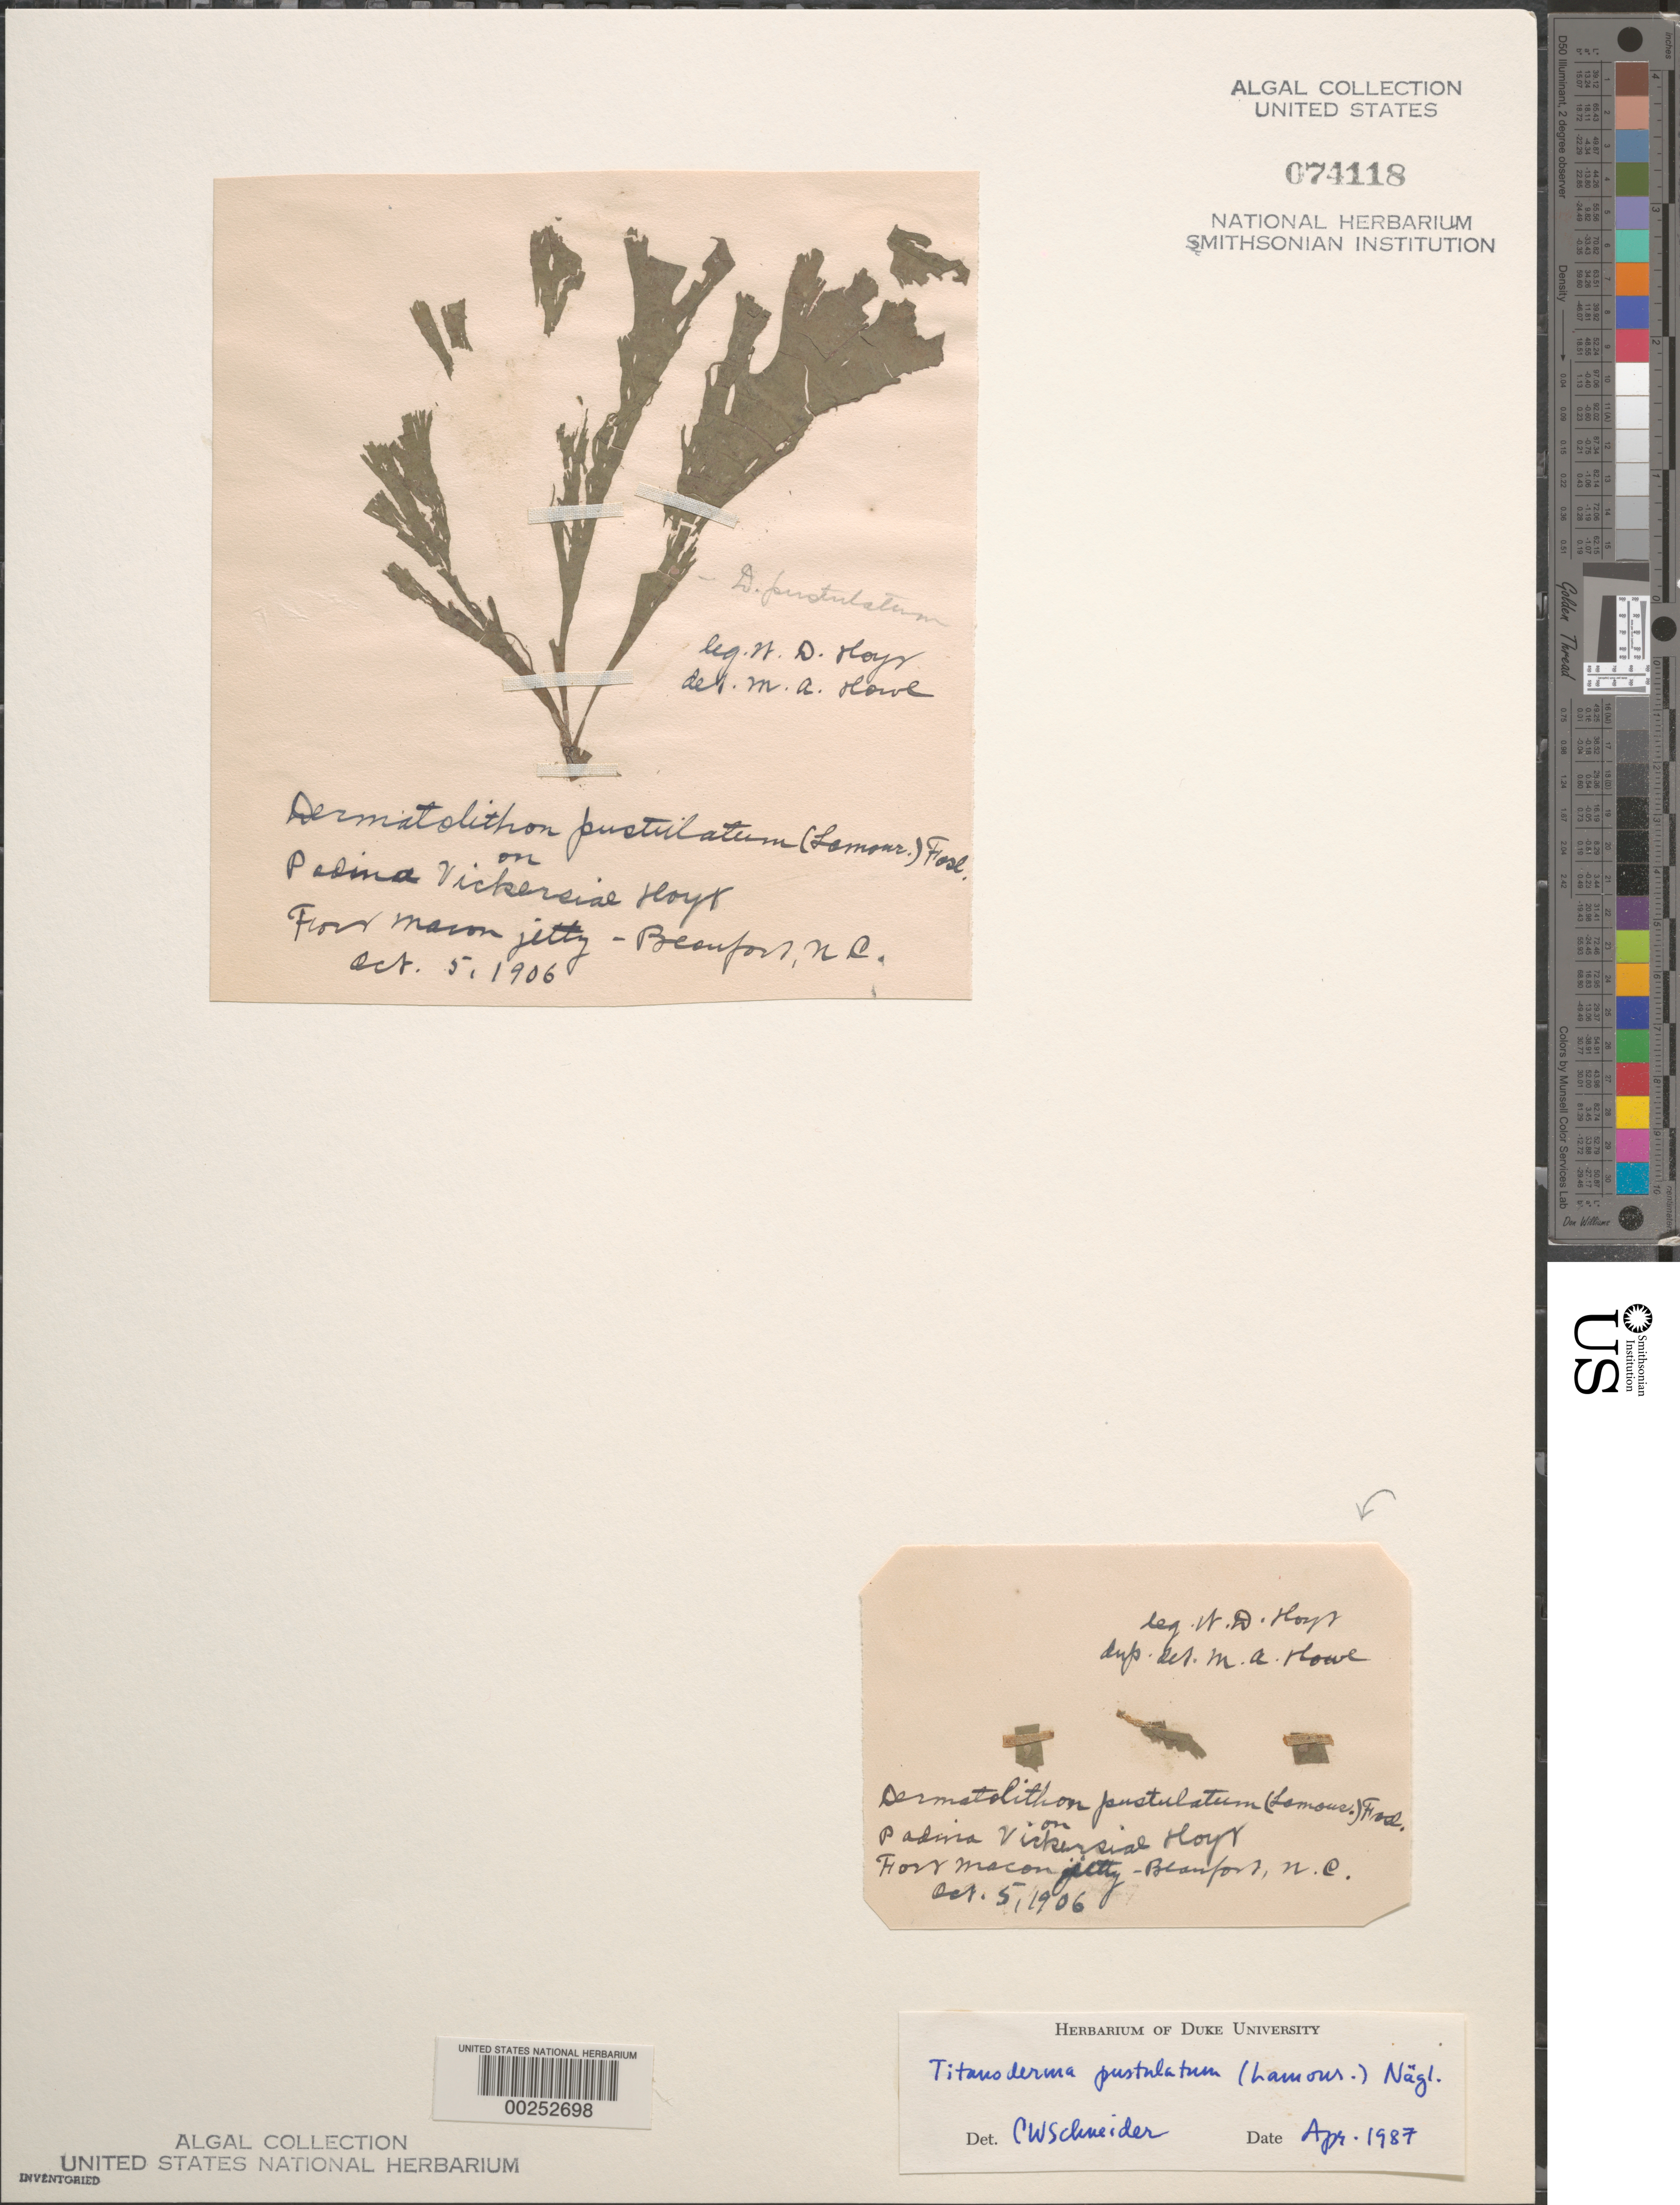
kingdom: Plantae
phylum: Rhodophyta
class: Florideophyceae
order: Corallinales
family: Lithophyllaceae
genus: Titanoderma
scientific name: Titanoderma pustulatum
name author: (J.V.Lamouroux) Naegeli in Naegeli & C. Cramer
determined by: Schneider, C. W.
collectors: W. D. Hoyt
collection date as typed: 05 Oct 1906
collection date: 1906-10-05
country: United States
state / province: North Carolina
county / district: Carteret County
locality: Beaufort, Fort Macon jetty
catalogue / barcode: US 74118